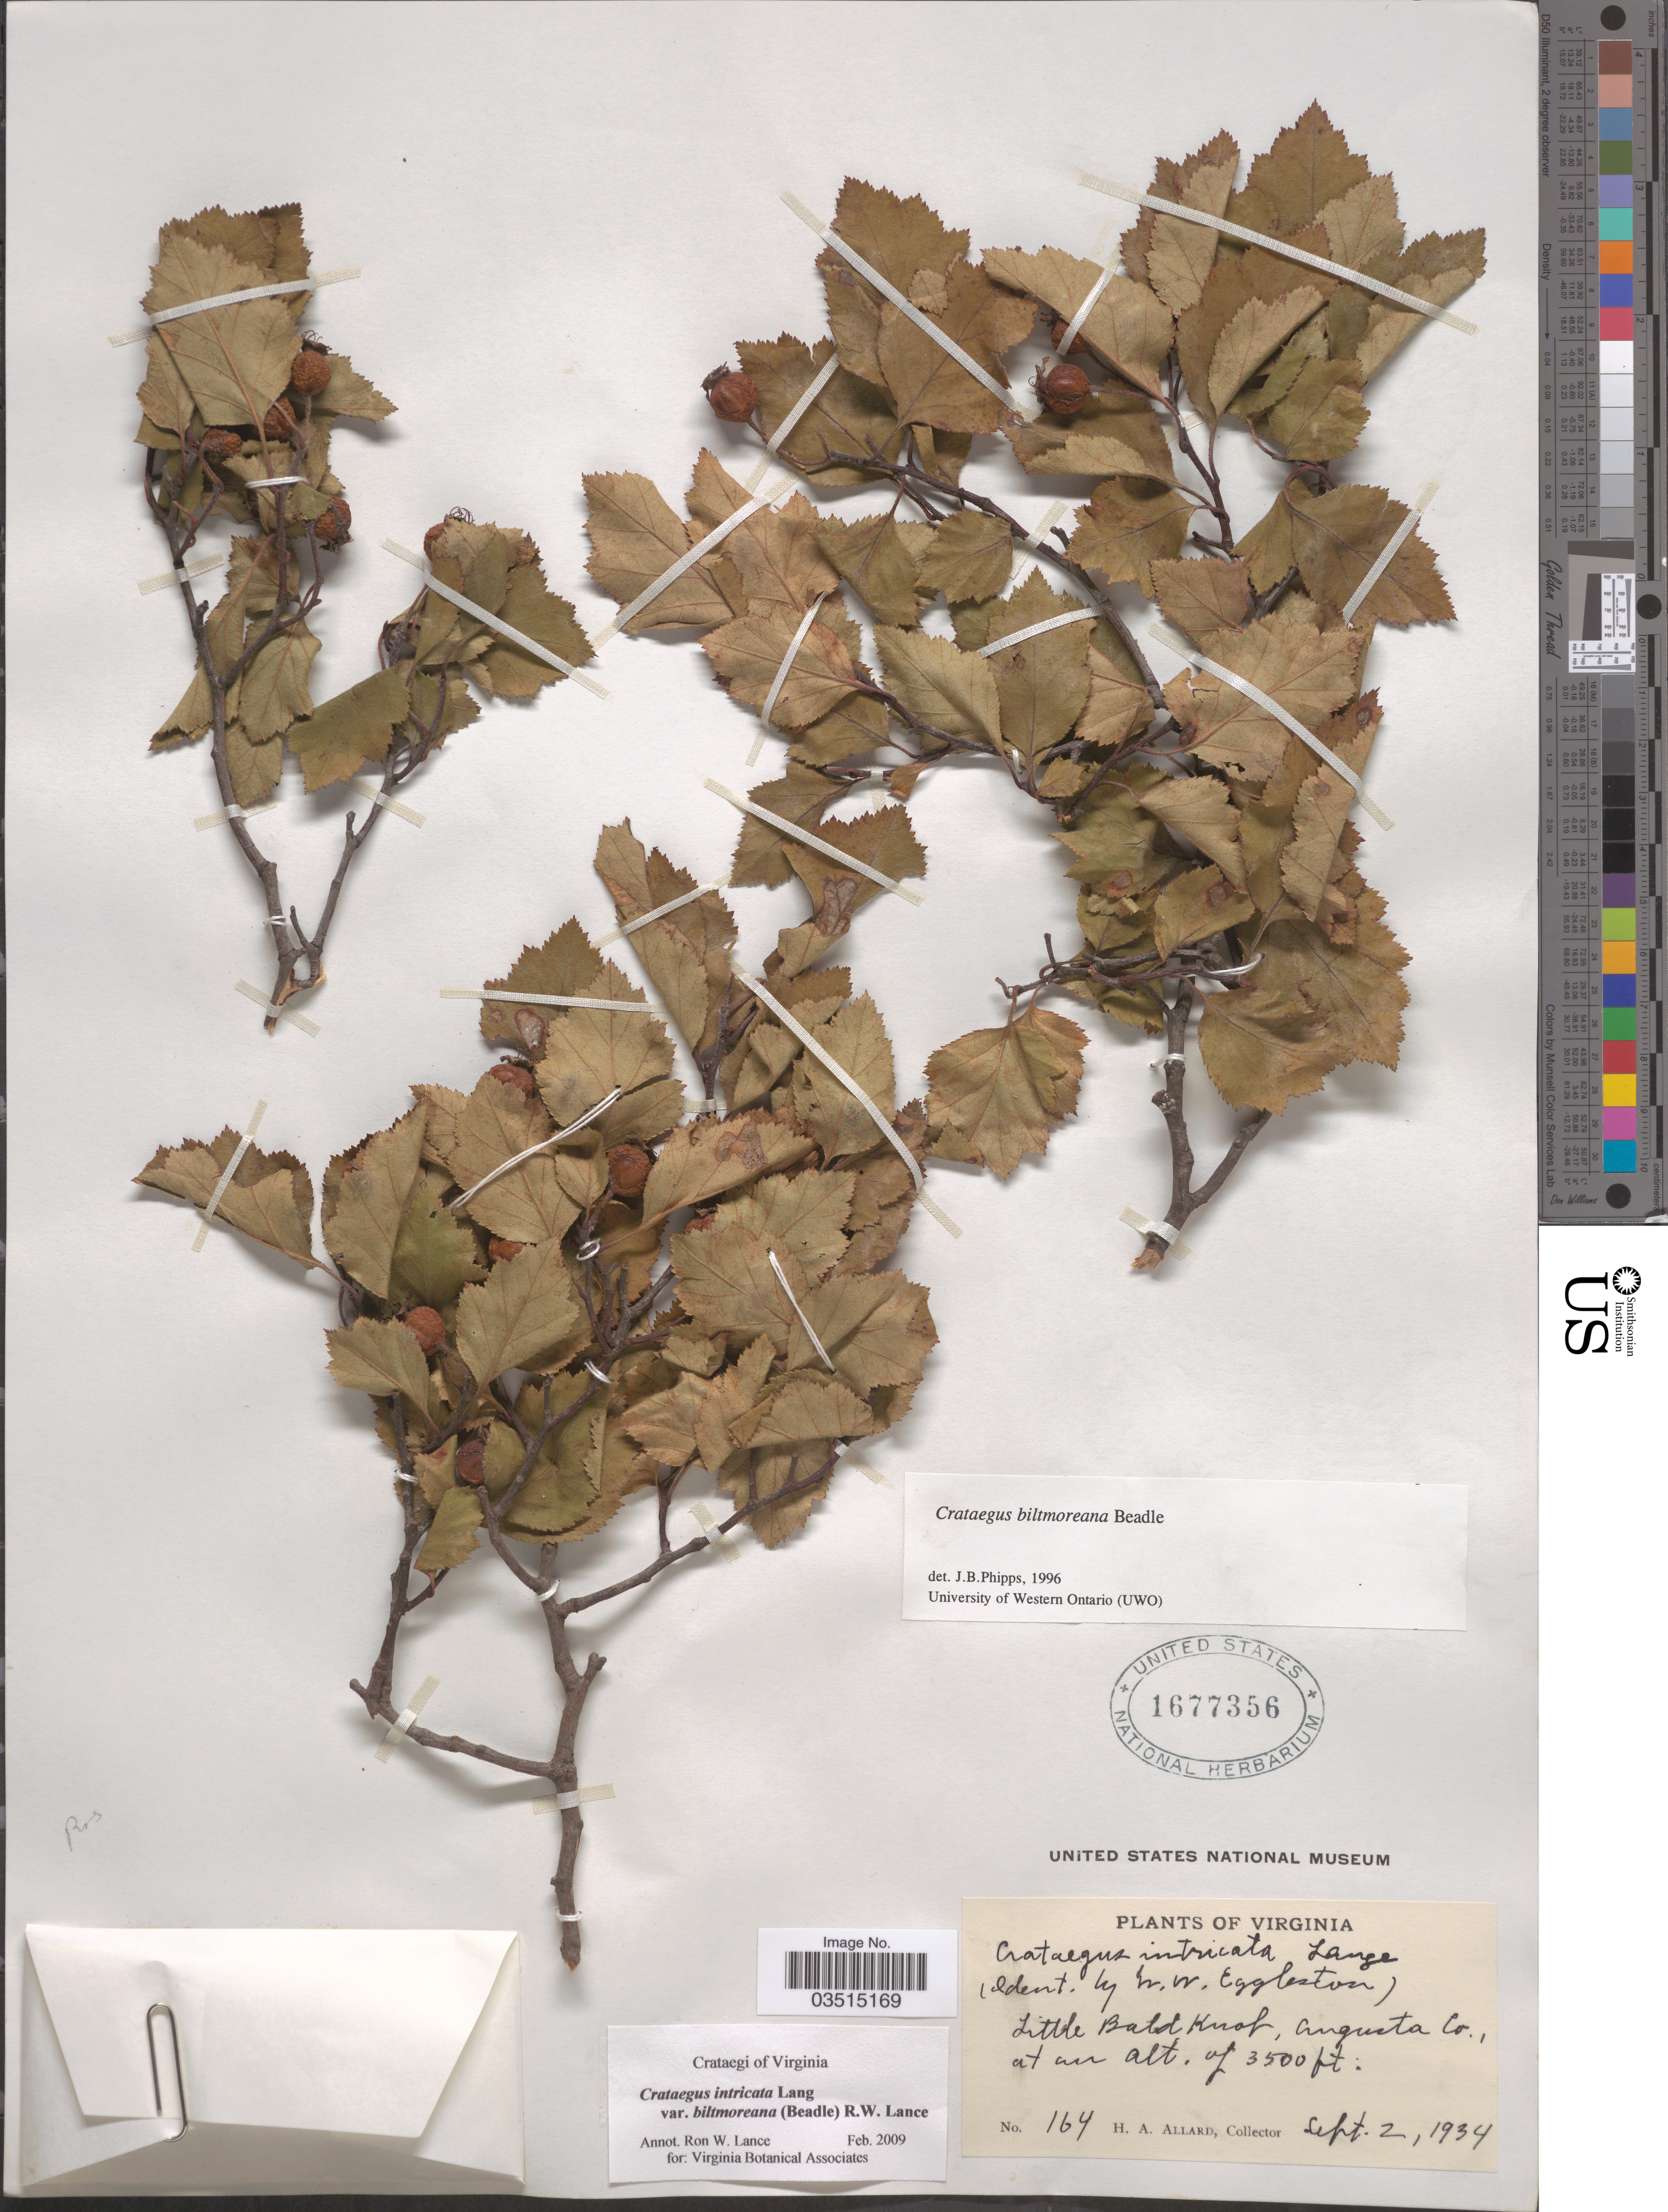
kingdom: Plantae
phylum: Tracheophyta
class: Magnoliopsida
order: Rosales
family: Rosaceae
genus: Crataegus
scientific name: Crataegus intricata var. biltmoreana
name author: (Beadle) Lance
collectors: H. A. Allard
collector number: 164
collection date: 1934-09-02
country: United States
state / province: Virginia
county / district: Augusta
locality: Little Bald Knob, Augusta Co.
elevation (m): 1067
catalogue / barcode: US 1677356